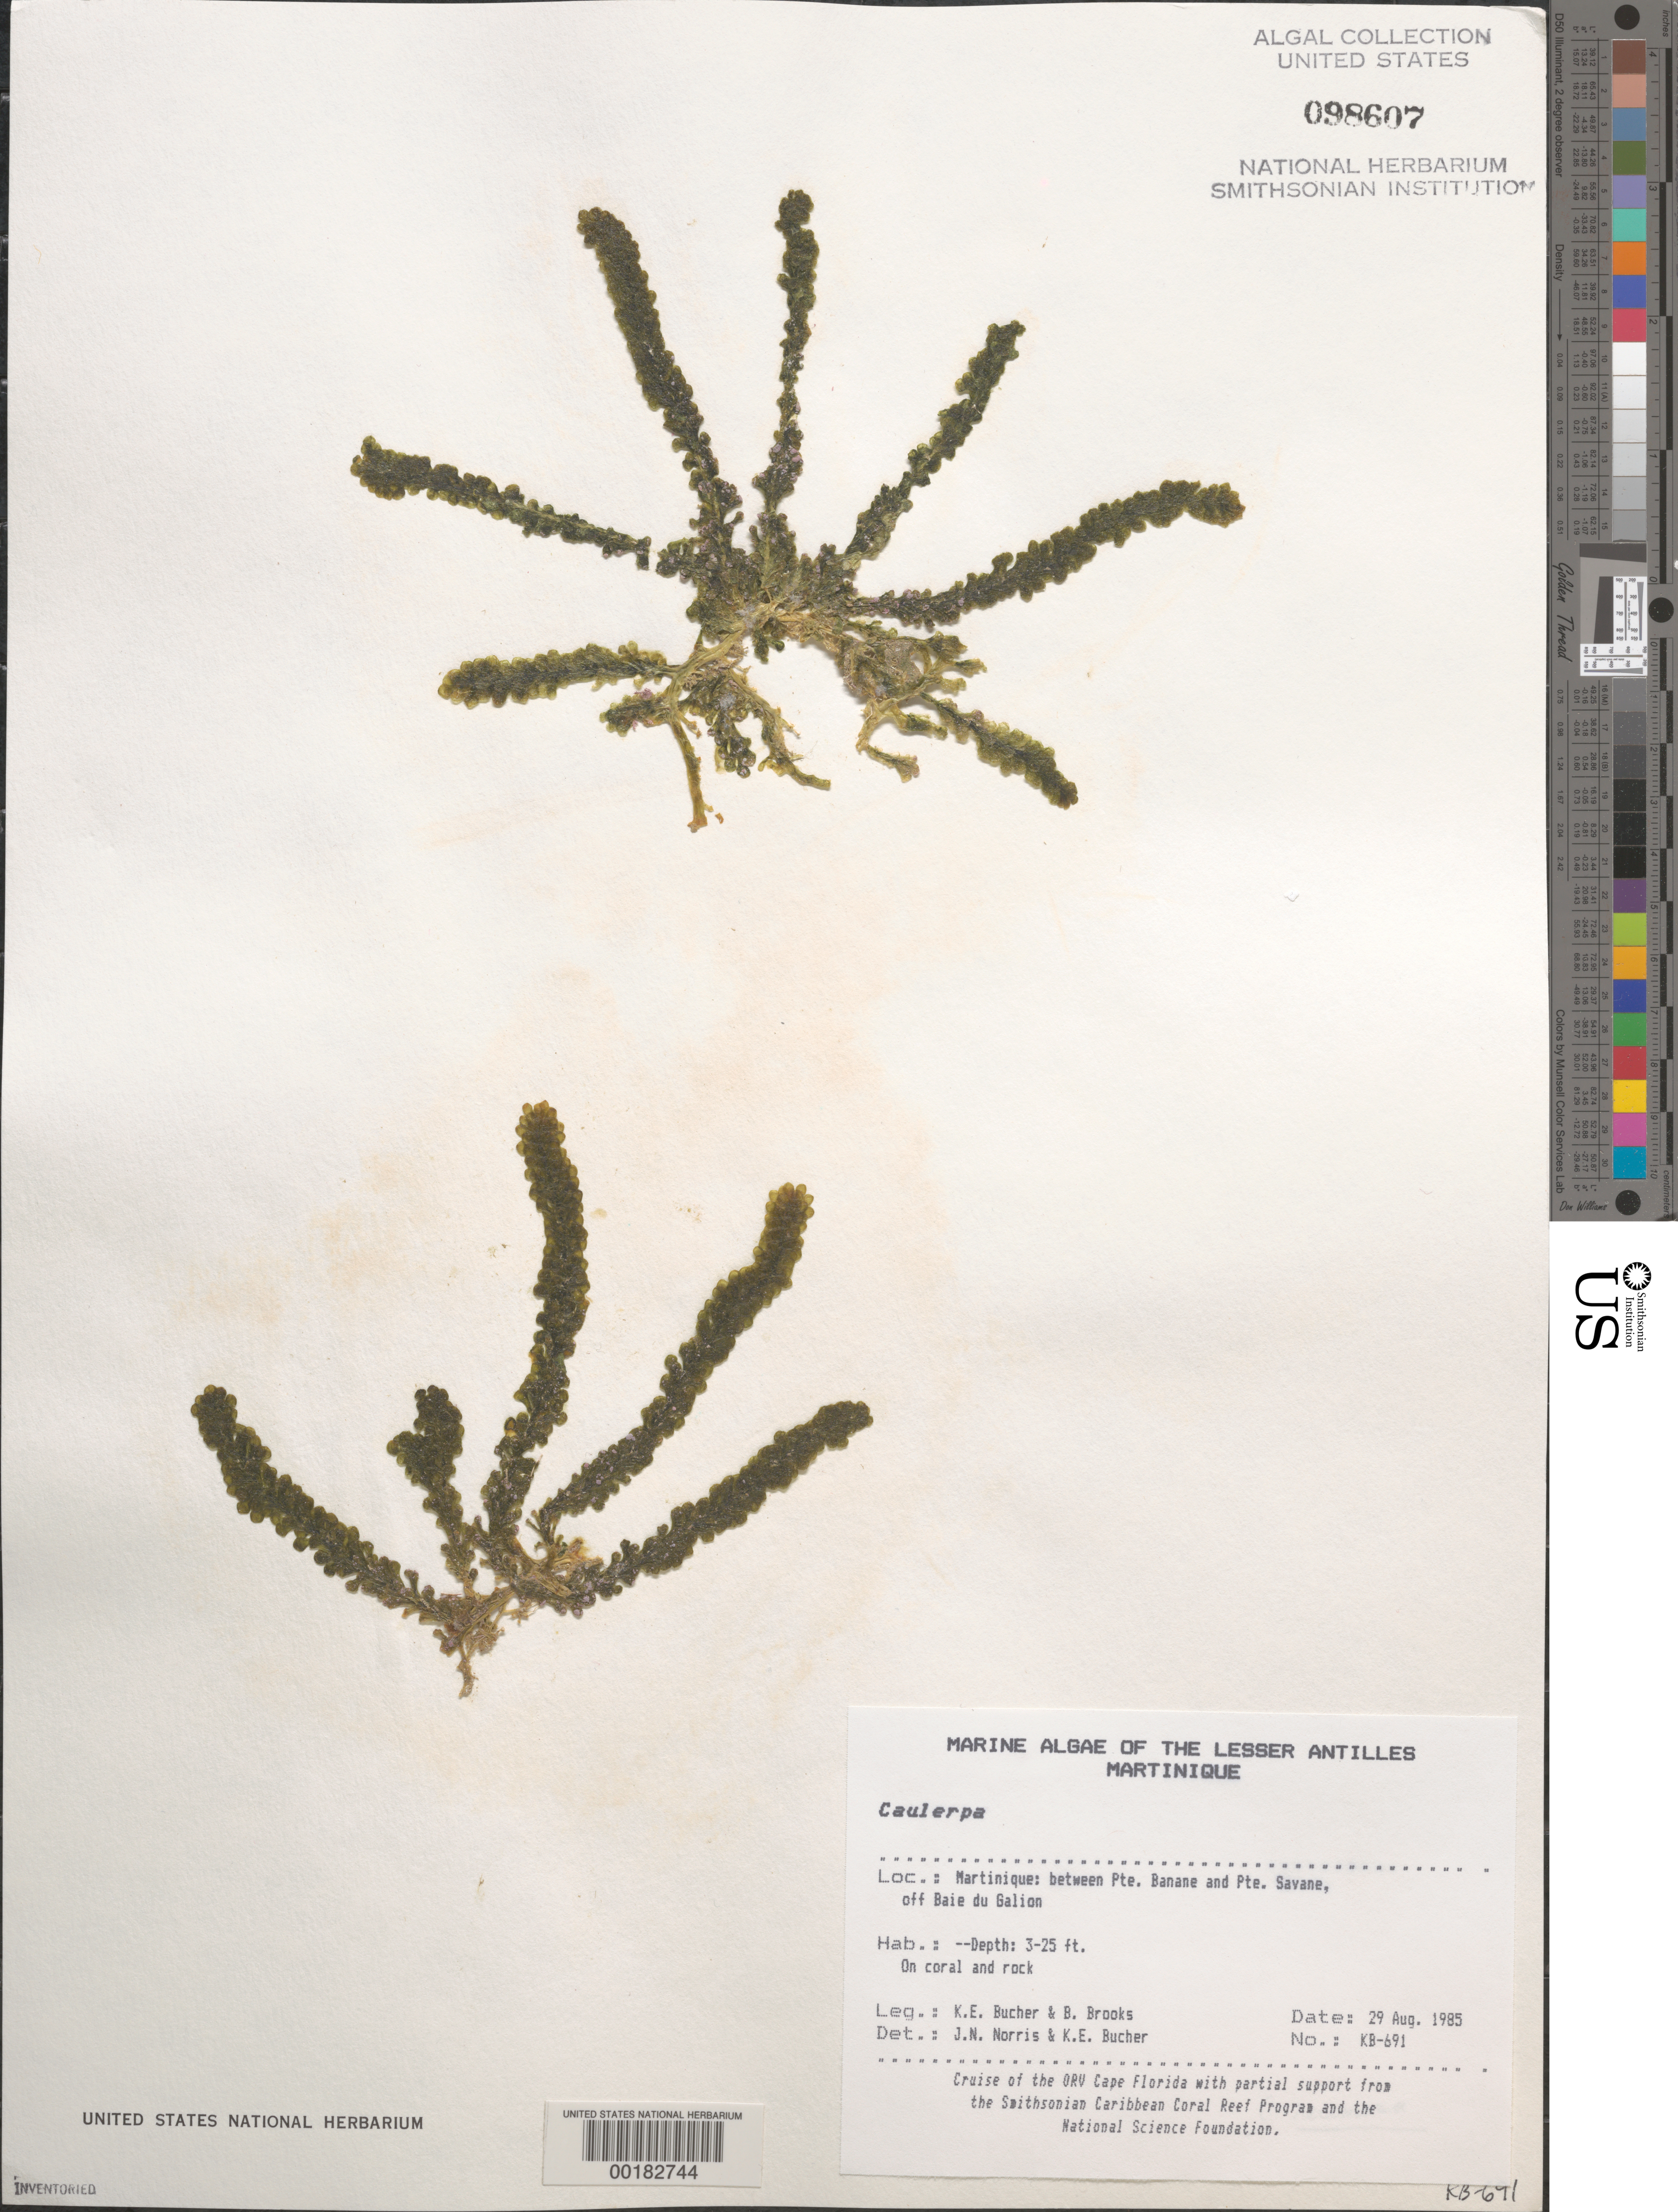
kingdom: Plantae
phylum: Chlorophyta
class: Ulvophyceae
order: Bryopsidales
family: Caulerpaceae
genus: Caulerpa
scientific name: Caulerpa sp.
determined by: Norris, J. N.; Bucher, K. E.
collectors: K. E. Bucher & B. Brooks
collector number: Kb-691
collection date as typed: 29 Aug 1985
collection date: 1985-08-29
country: Martinique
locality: Between Pointe Banane and Pointe Savane, off Baie du Galion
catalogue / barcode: US 98607